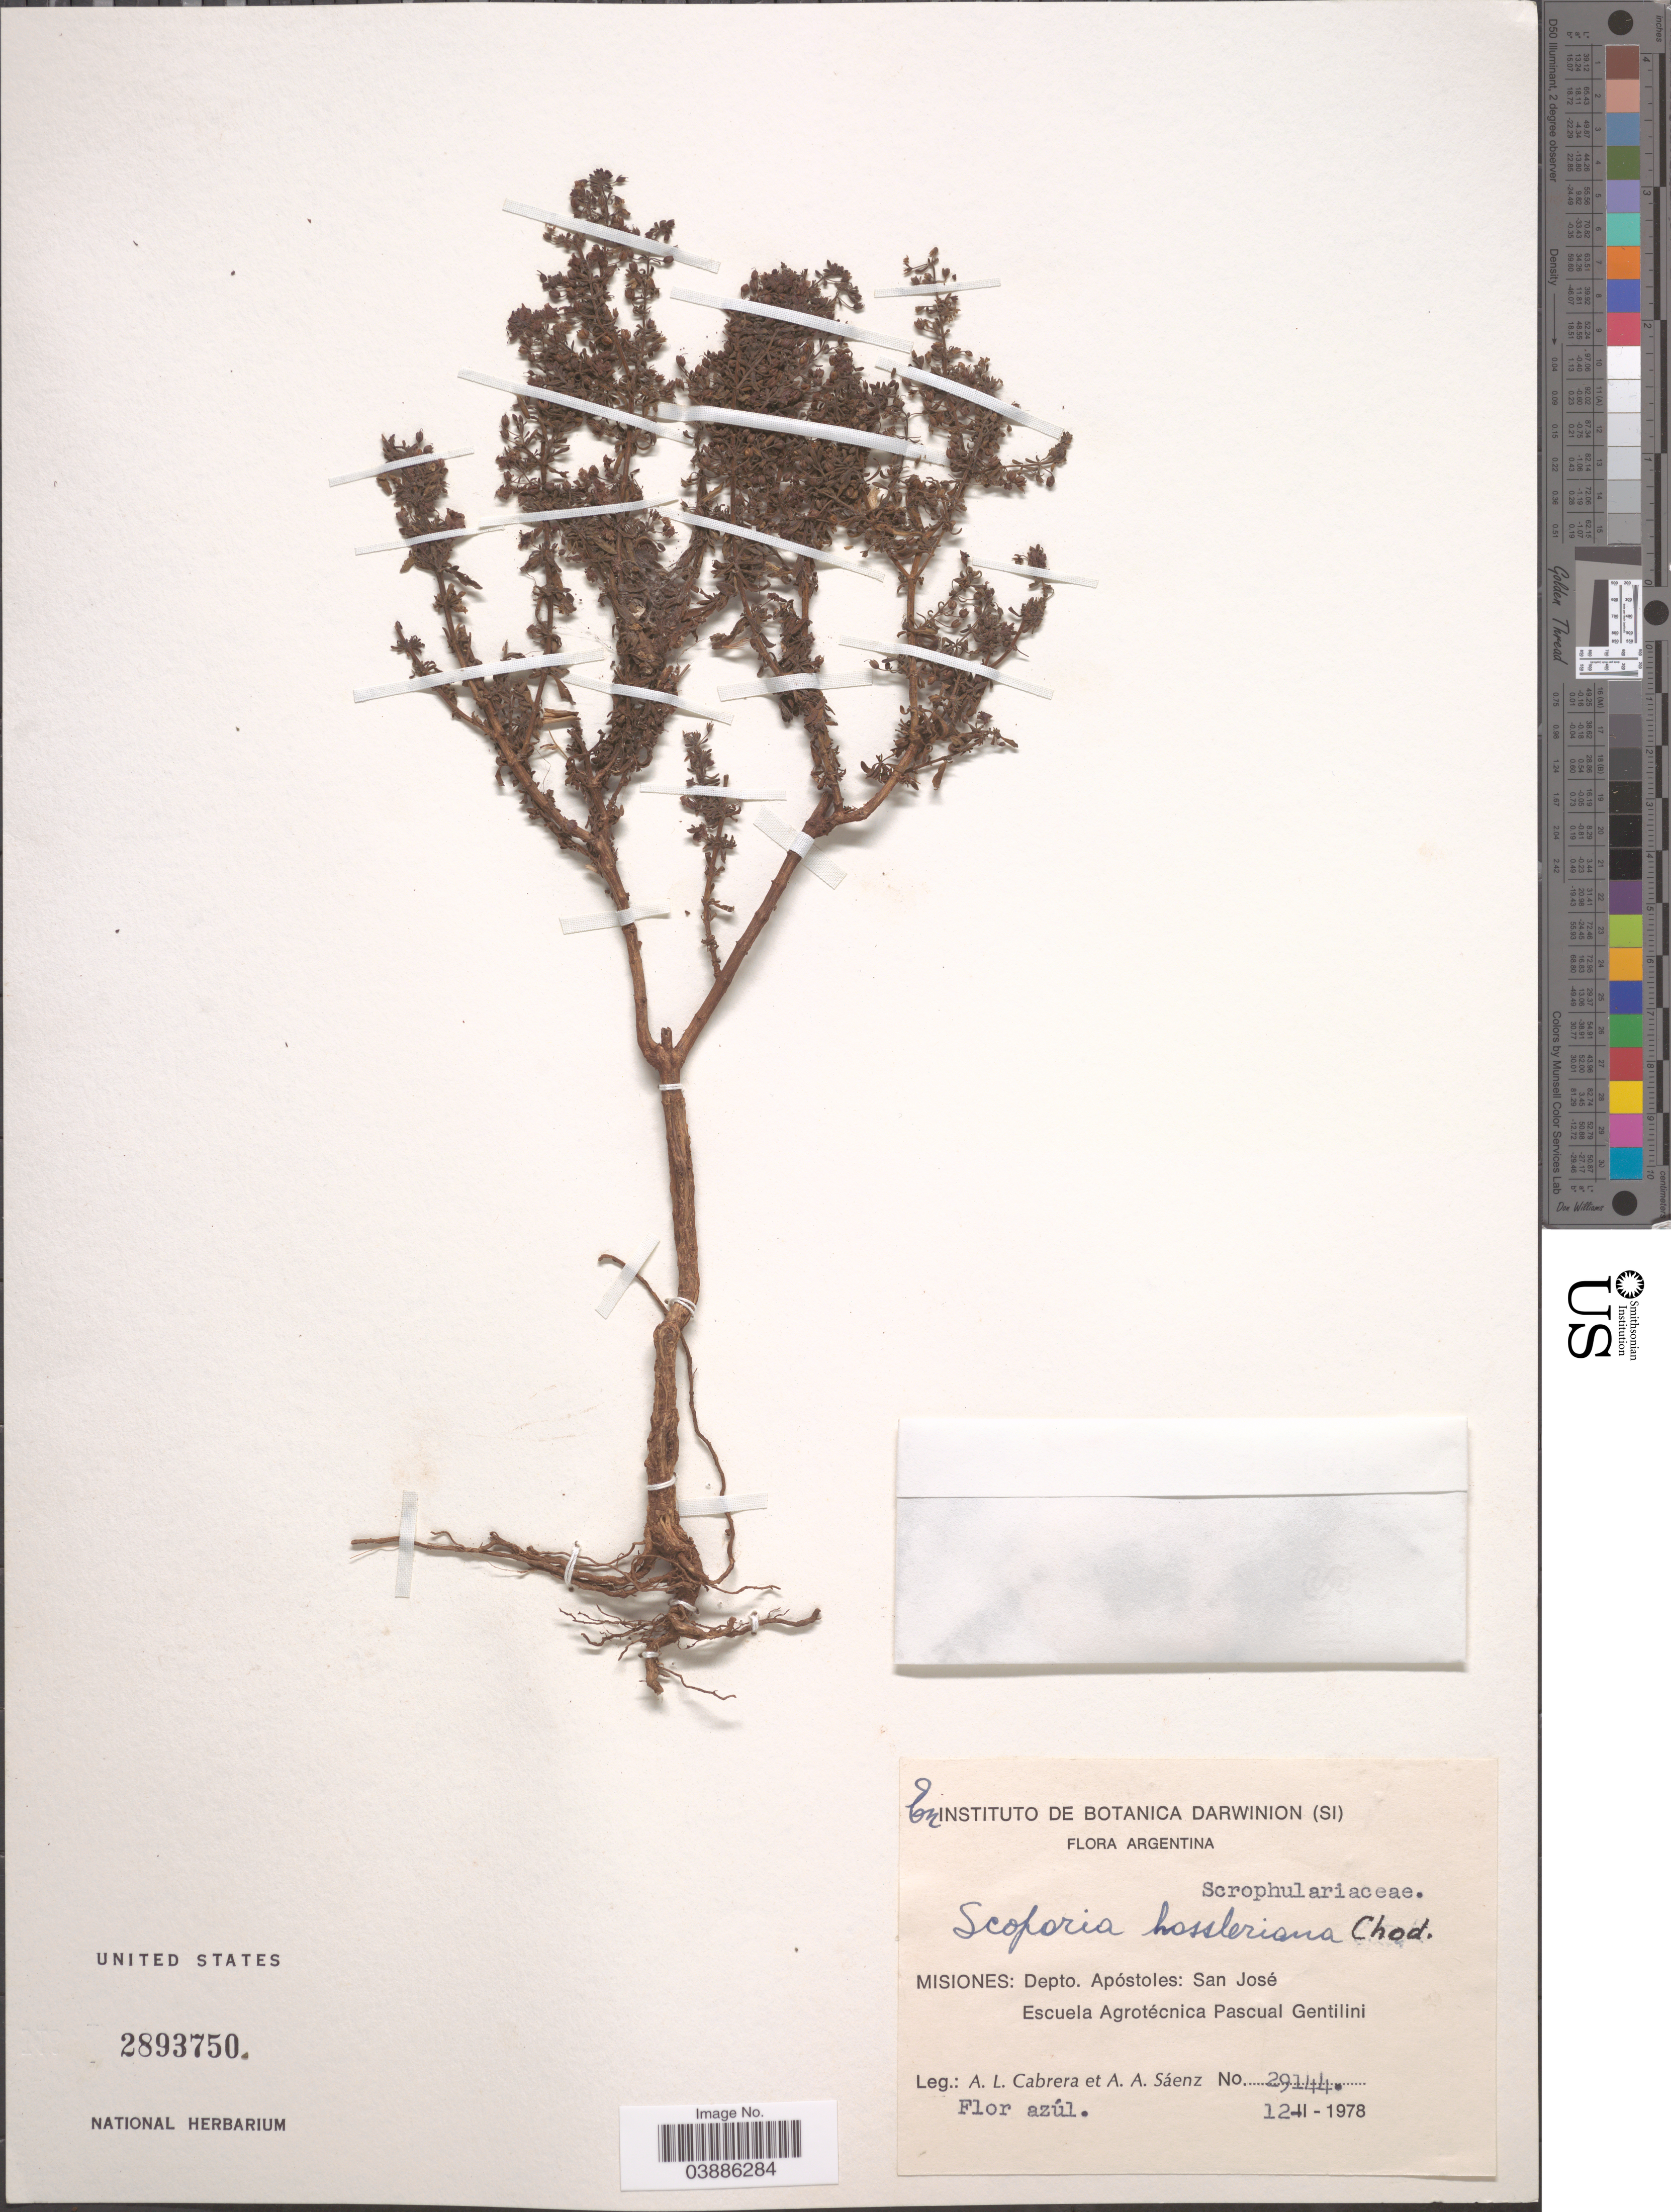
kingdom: Plantae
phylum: Tracheophyta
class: Magnoliopsida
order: Lamiales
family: Plantaginaceae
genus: Scoparia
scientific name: Scoparia hassleriana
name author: Chodat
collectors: A. L. Cabrera & A. A. Saenz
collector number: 29144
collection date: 1978-11-12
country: Argentina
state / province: Misiones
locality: Depto. Apóstoles: San José. Escuela Agrotécnica Pascual Gentilini.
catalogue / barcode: US 2893750